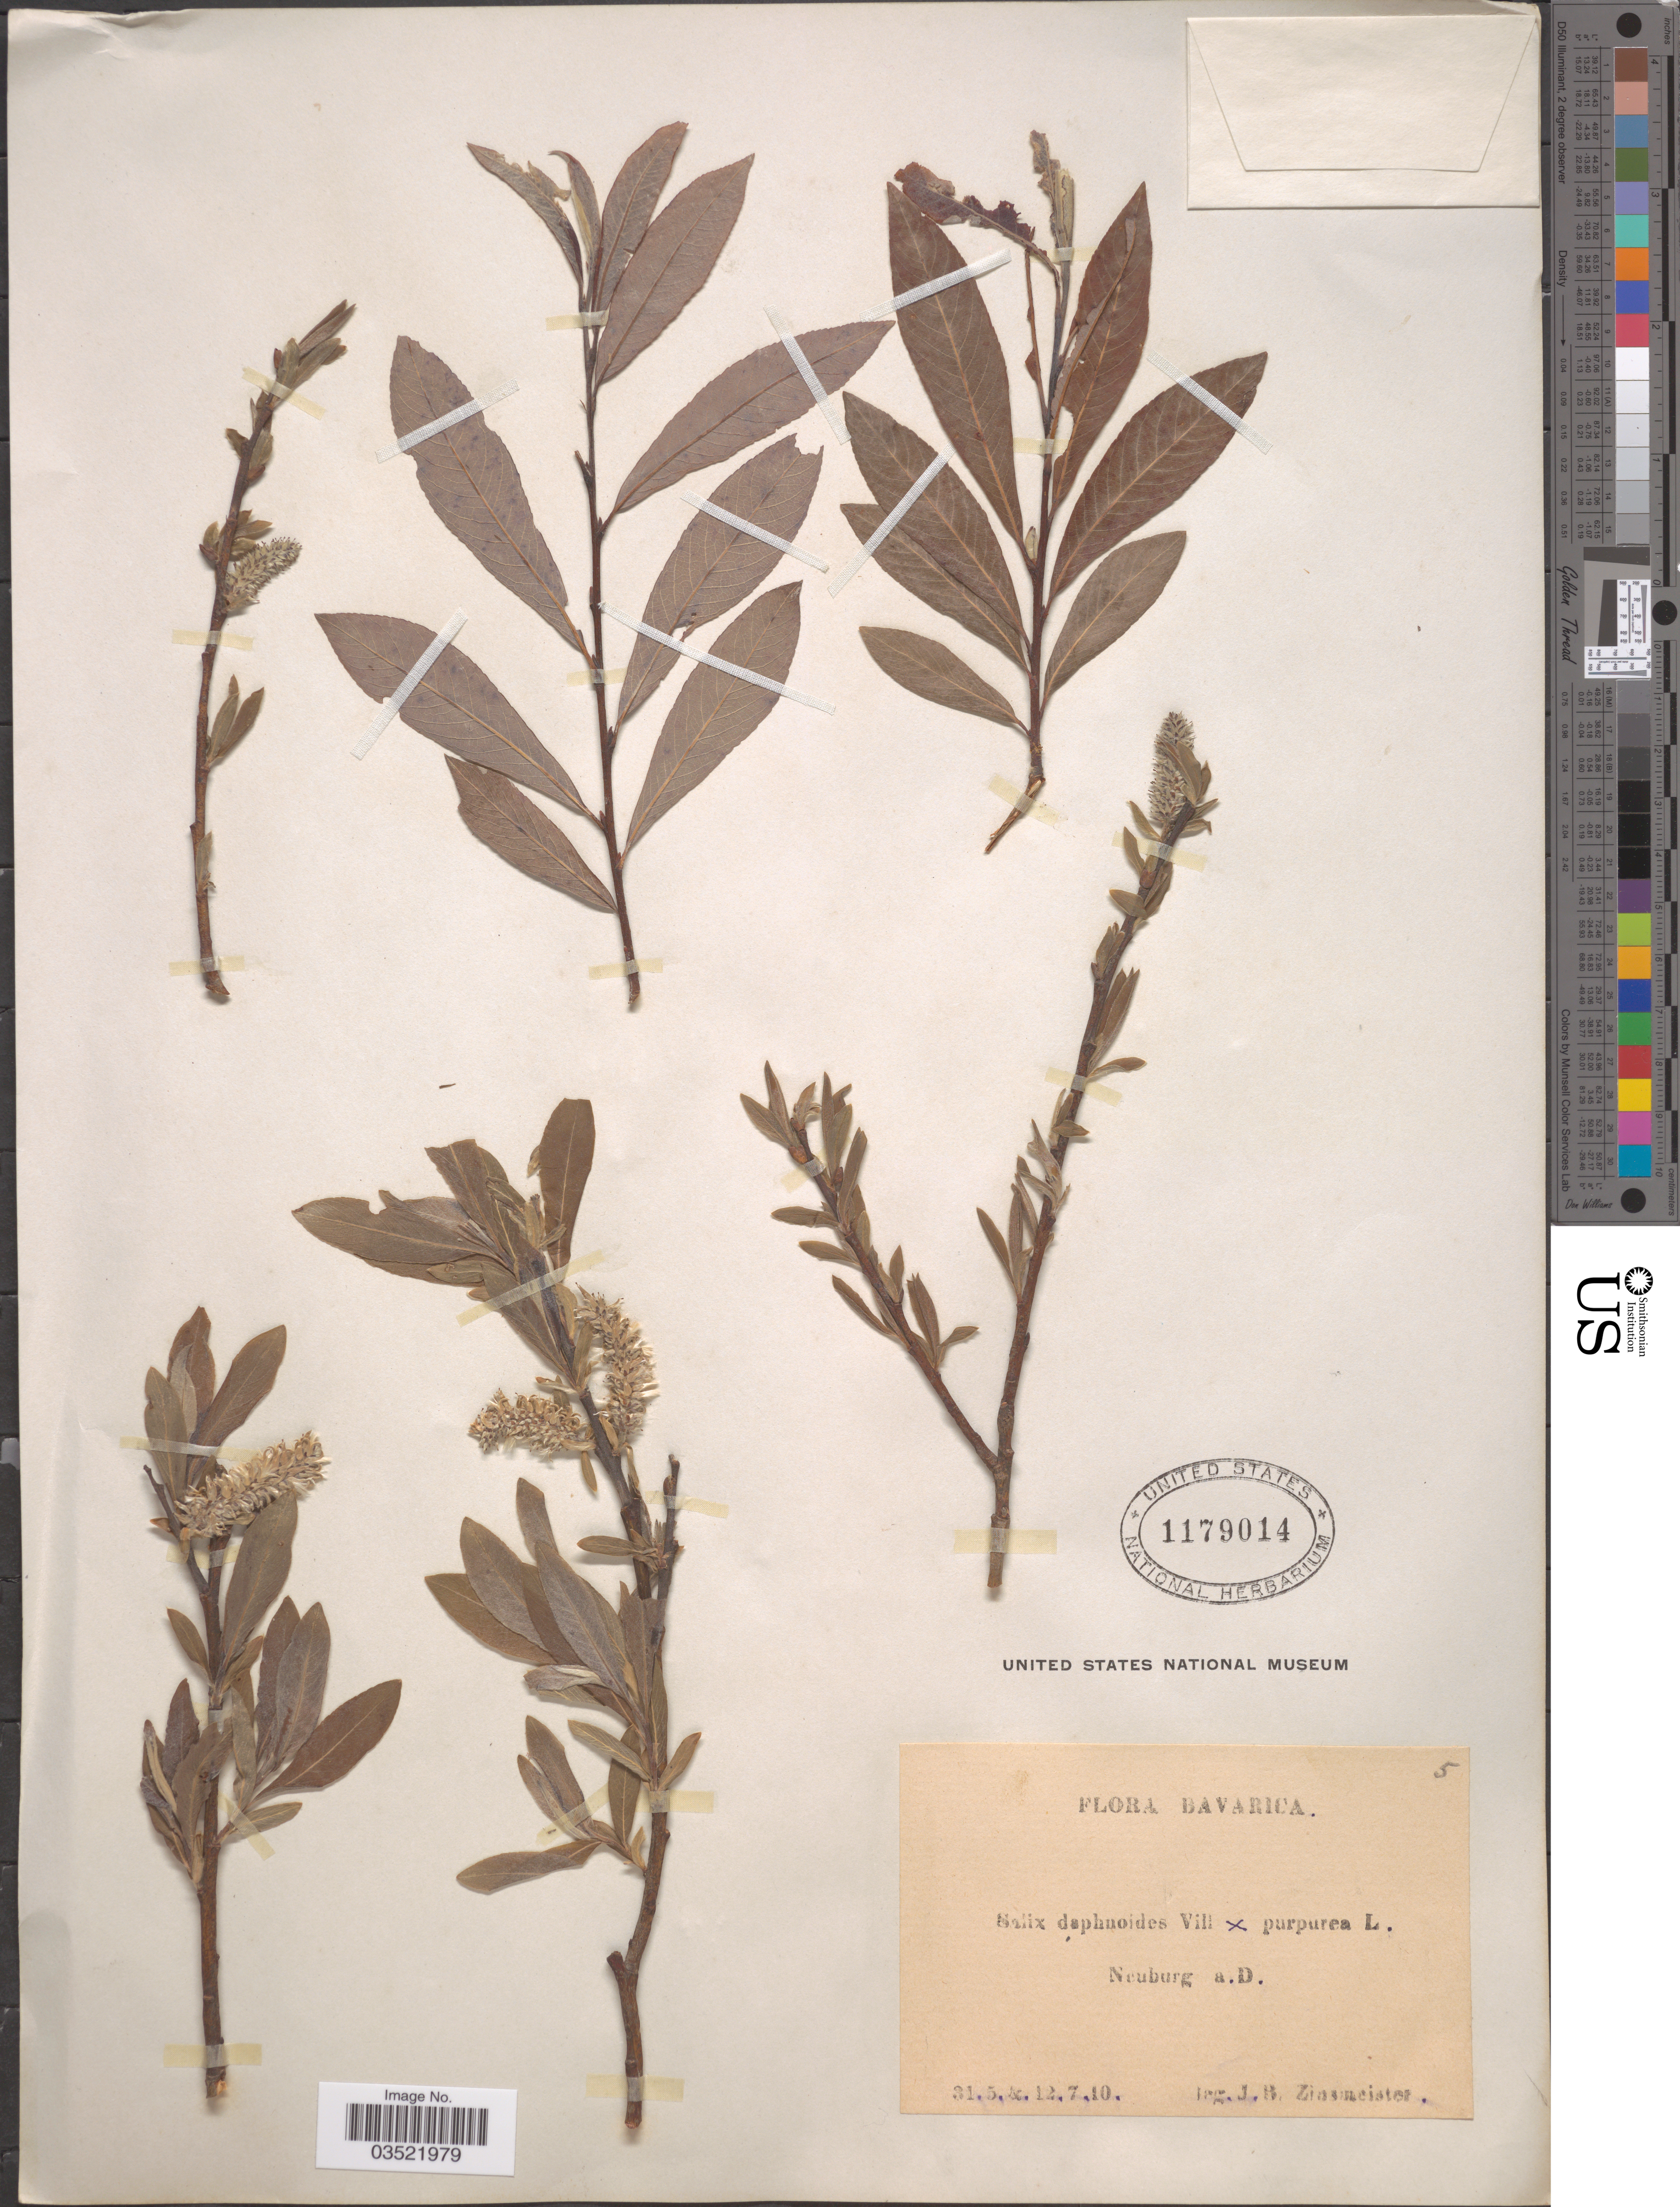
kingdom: Plantae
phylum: Tracheophyta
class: Magnoliopsida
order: Malpighiales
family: Salicaceae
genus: Salix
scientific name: Salix daphnoides x S. purpurea L.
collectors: J. Zinsmeister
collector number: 5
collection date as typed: Transcribed d/m/y: 31/5/10 to 12/7/10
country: Germany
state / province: Bayern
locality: Bavarica. Neuburg a. D.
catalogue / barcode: US 1179014